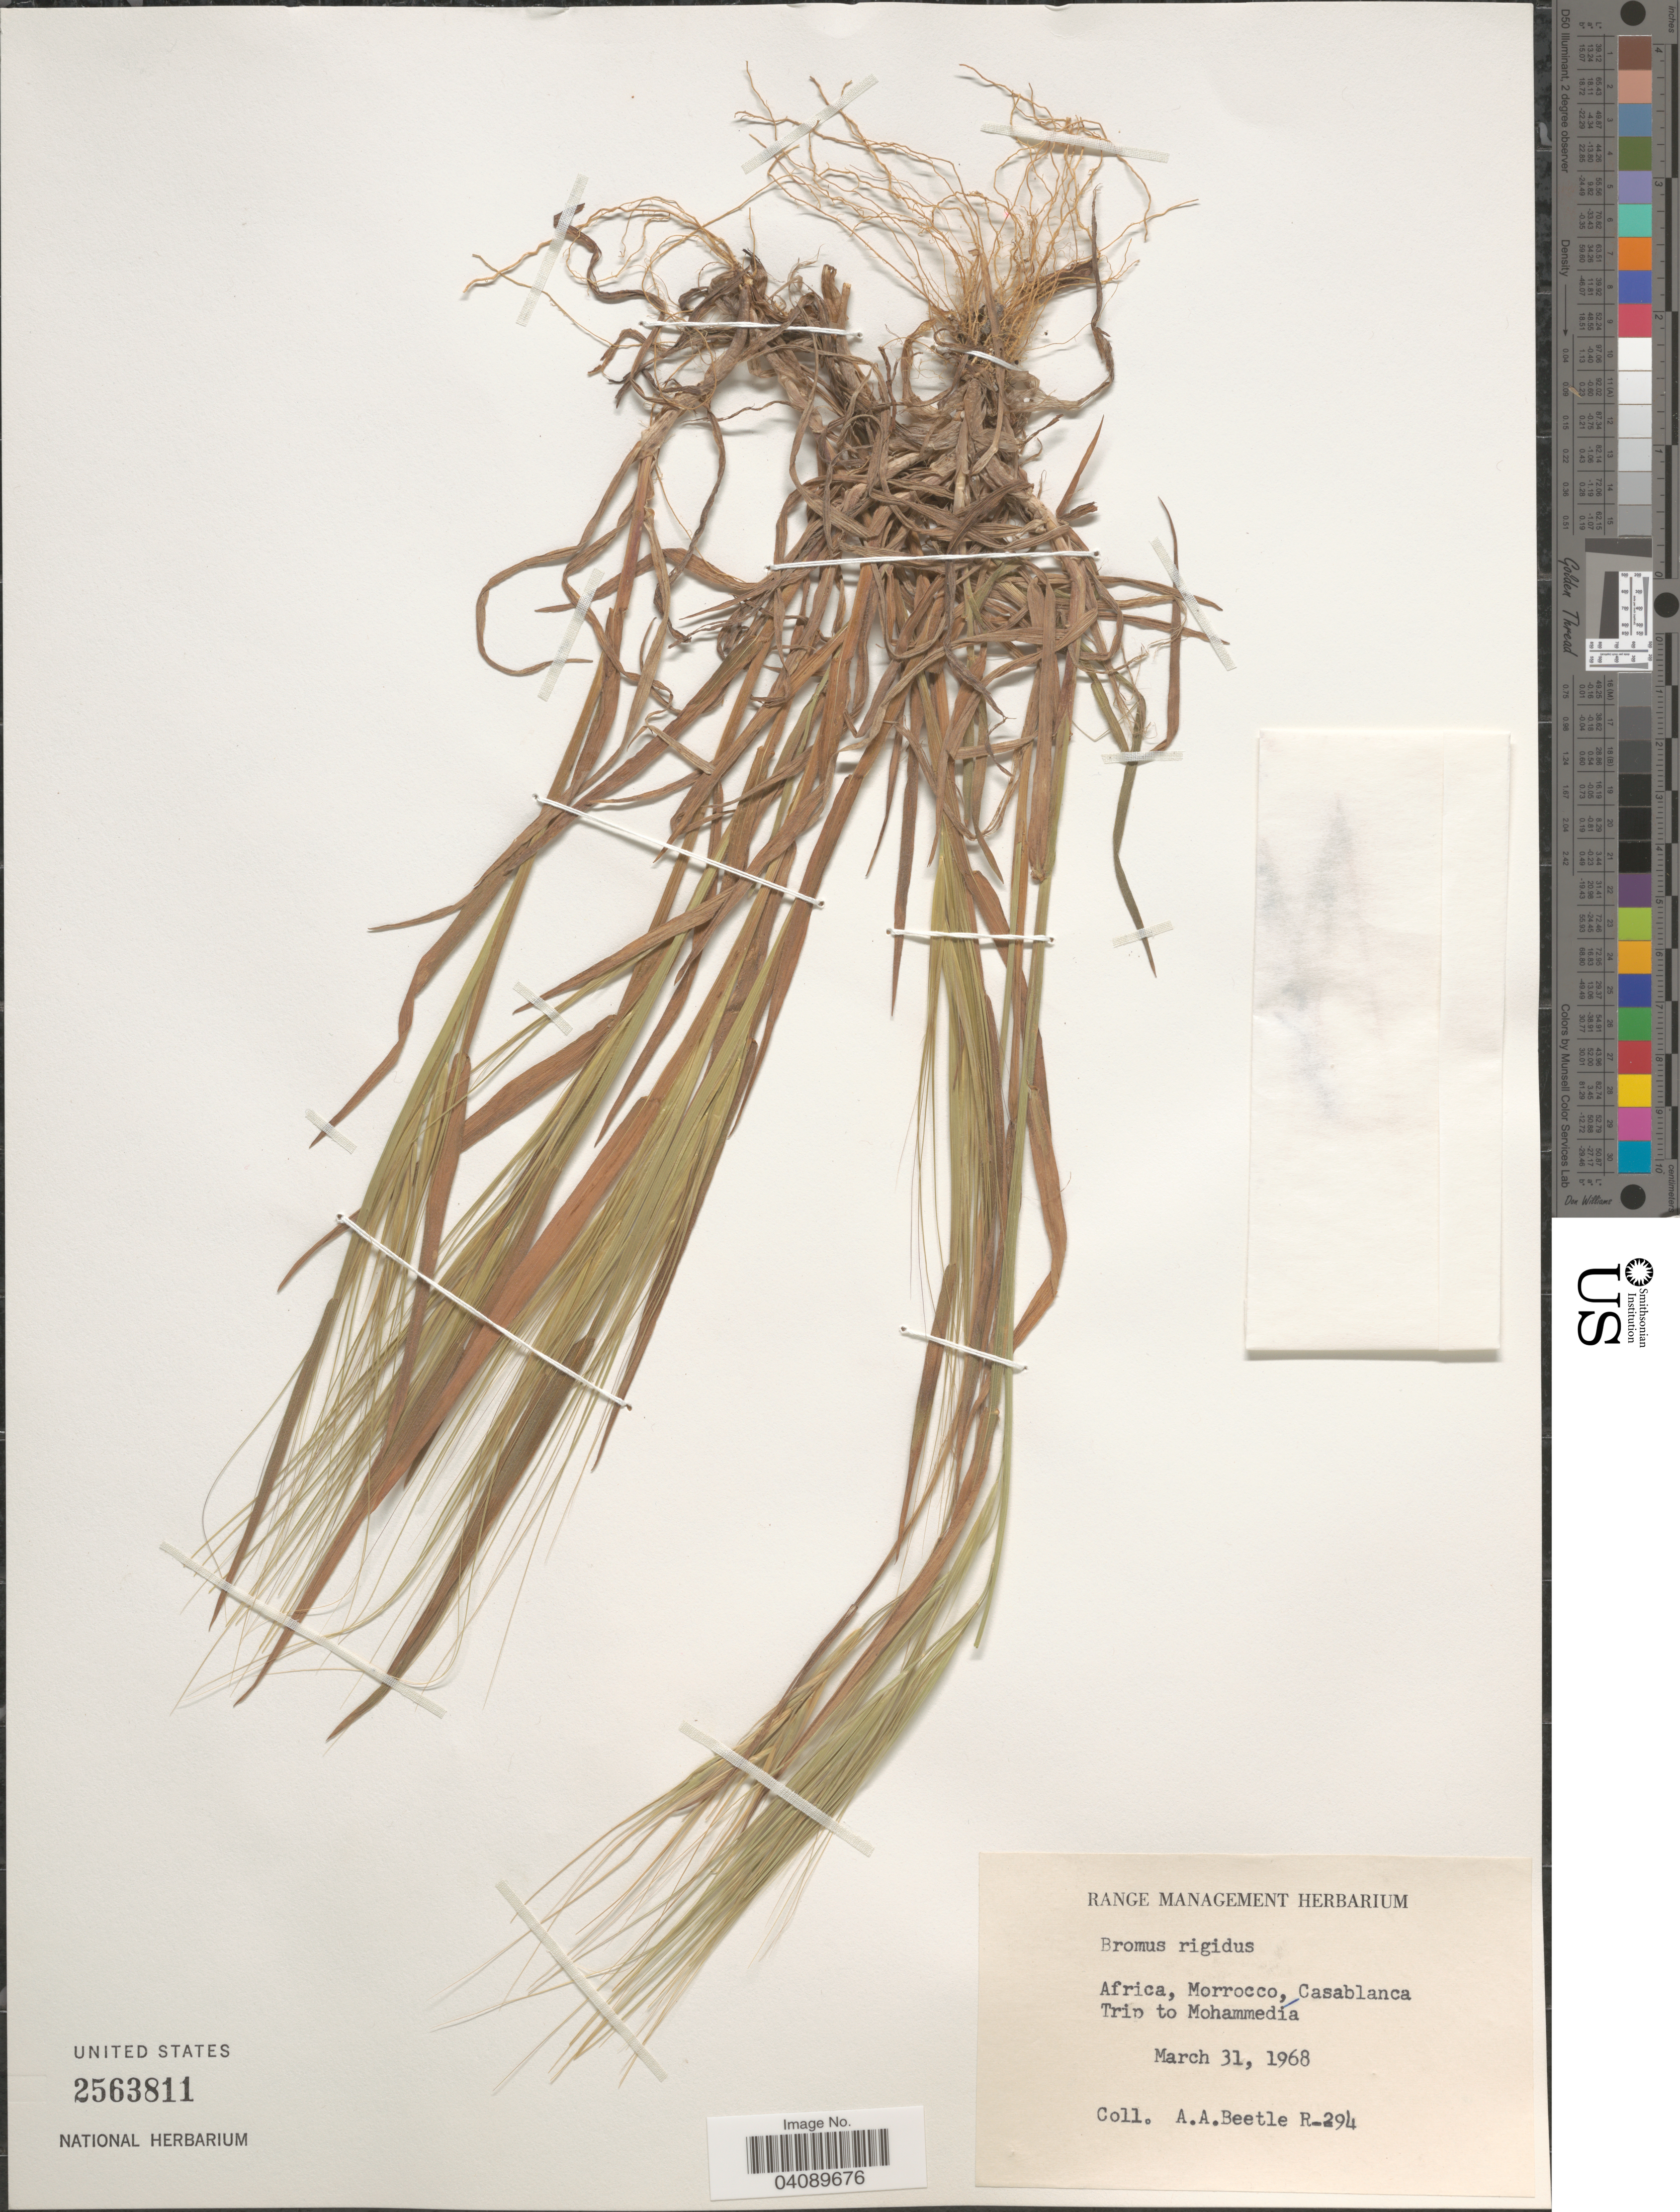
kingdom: Plantae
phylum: Tracheophyta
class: Liliopsida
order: Poales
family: Poaceae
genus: Bromus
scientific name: Bromus rigidus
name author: Roth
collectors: A. A. Beetle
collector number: R-294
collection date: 1968-03-31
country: Morocco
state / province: Grand Casablanca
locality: Casablanca. Trip to Mohammedia.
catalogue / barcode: US 2563811